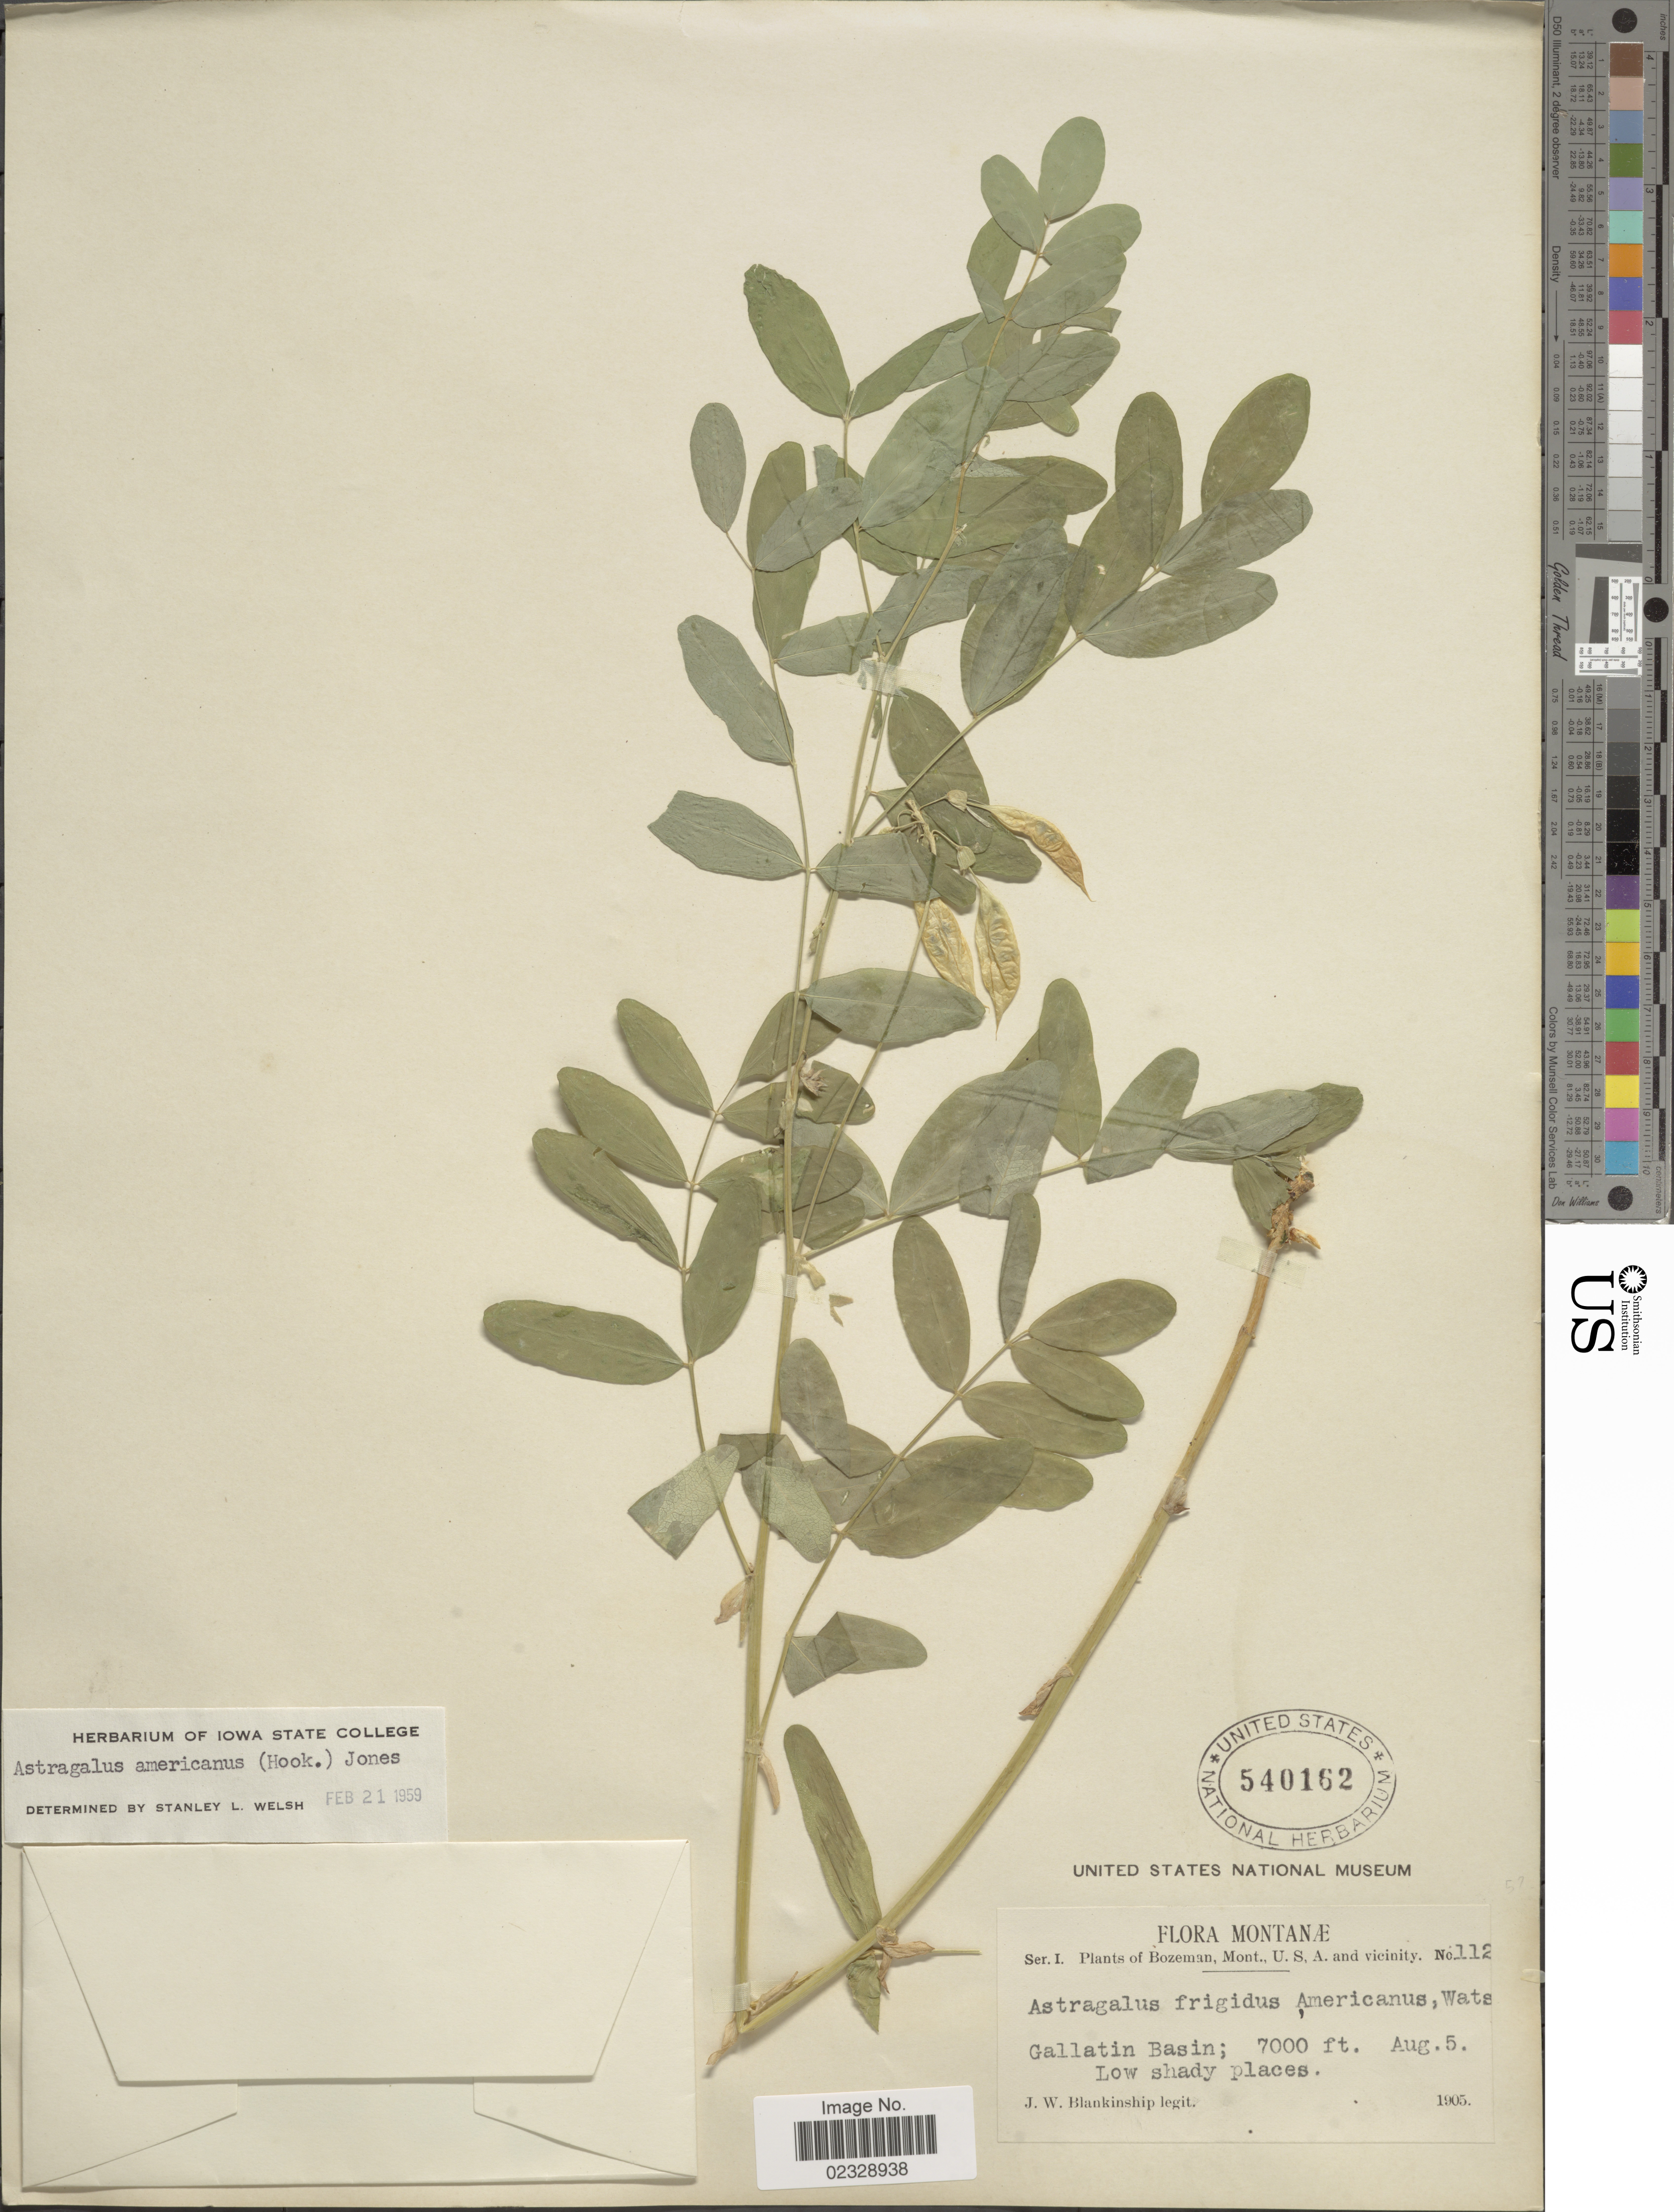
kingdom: Plantae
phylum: Tracheophyta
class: Magnoliopsida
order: Fabales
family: Fabaceae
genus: Astragalus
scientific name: Astragalus americanus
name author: (Hook.) M.E. Jones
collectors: J. W. Blankinship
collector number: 112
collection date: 1905-08-05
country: United States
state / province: Montana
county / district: Gallatin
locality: Bozeman, Gallatin Basin, Low shady places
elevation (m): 2134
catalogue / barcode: US 540162